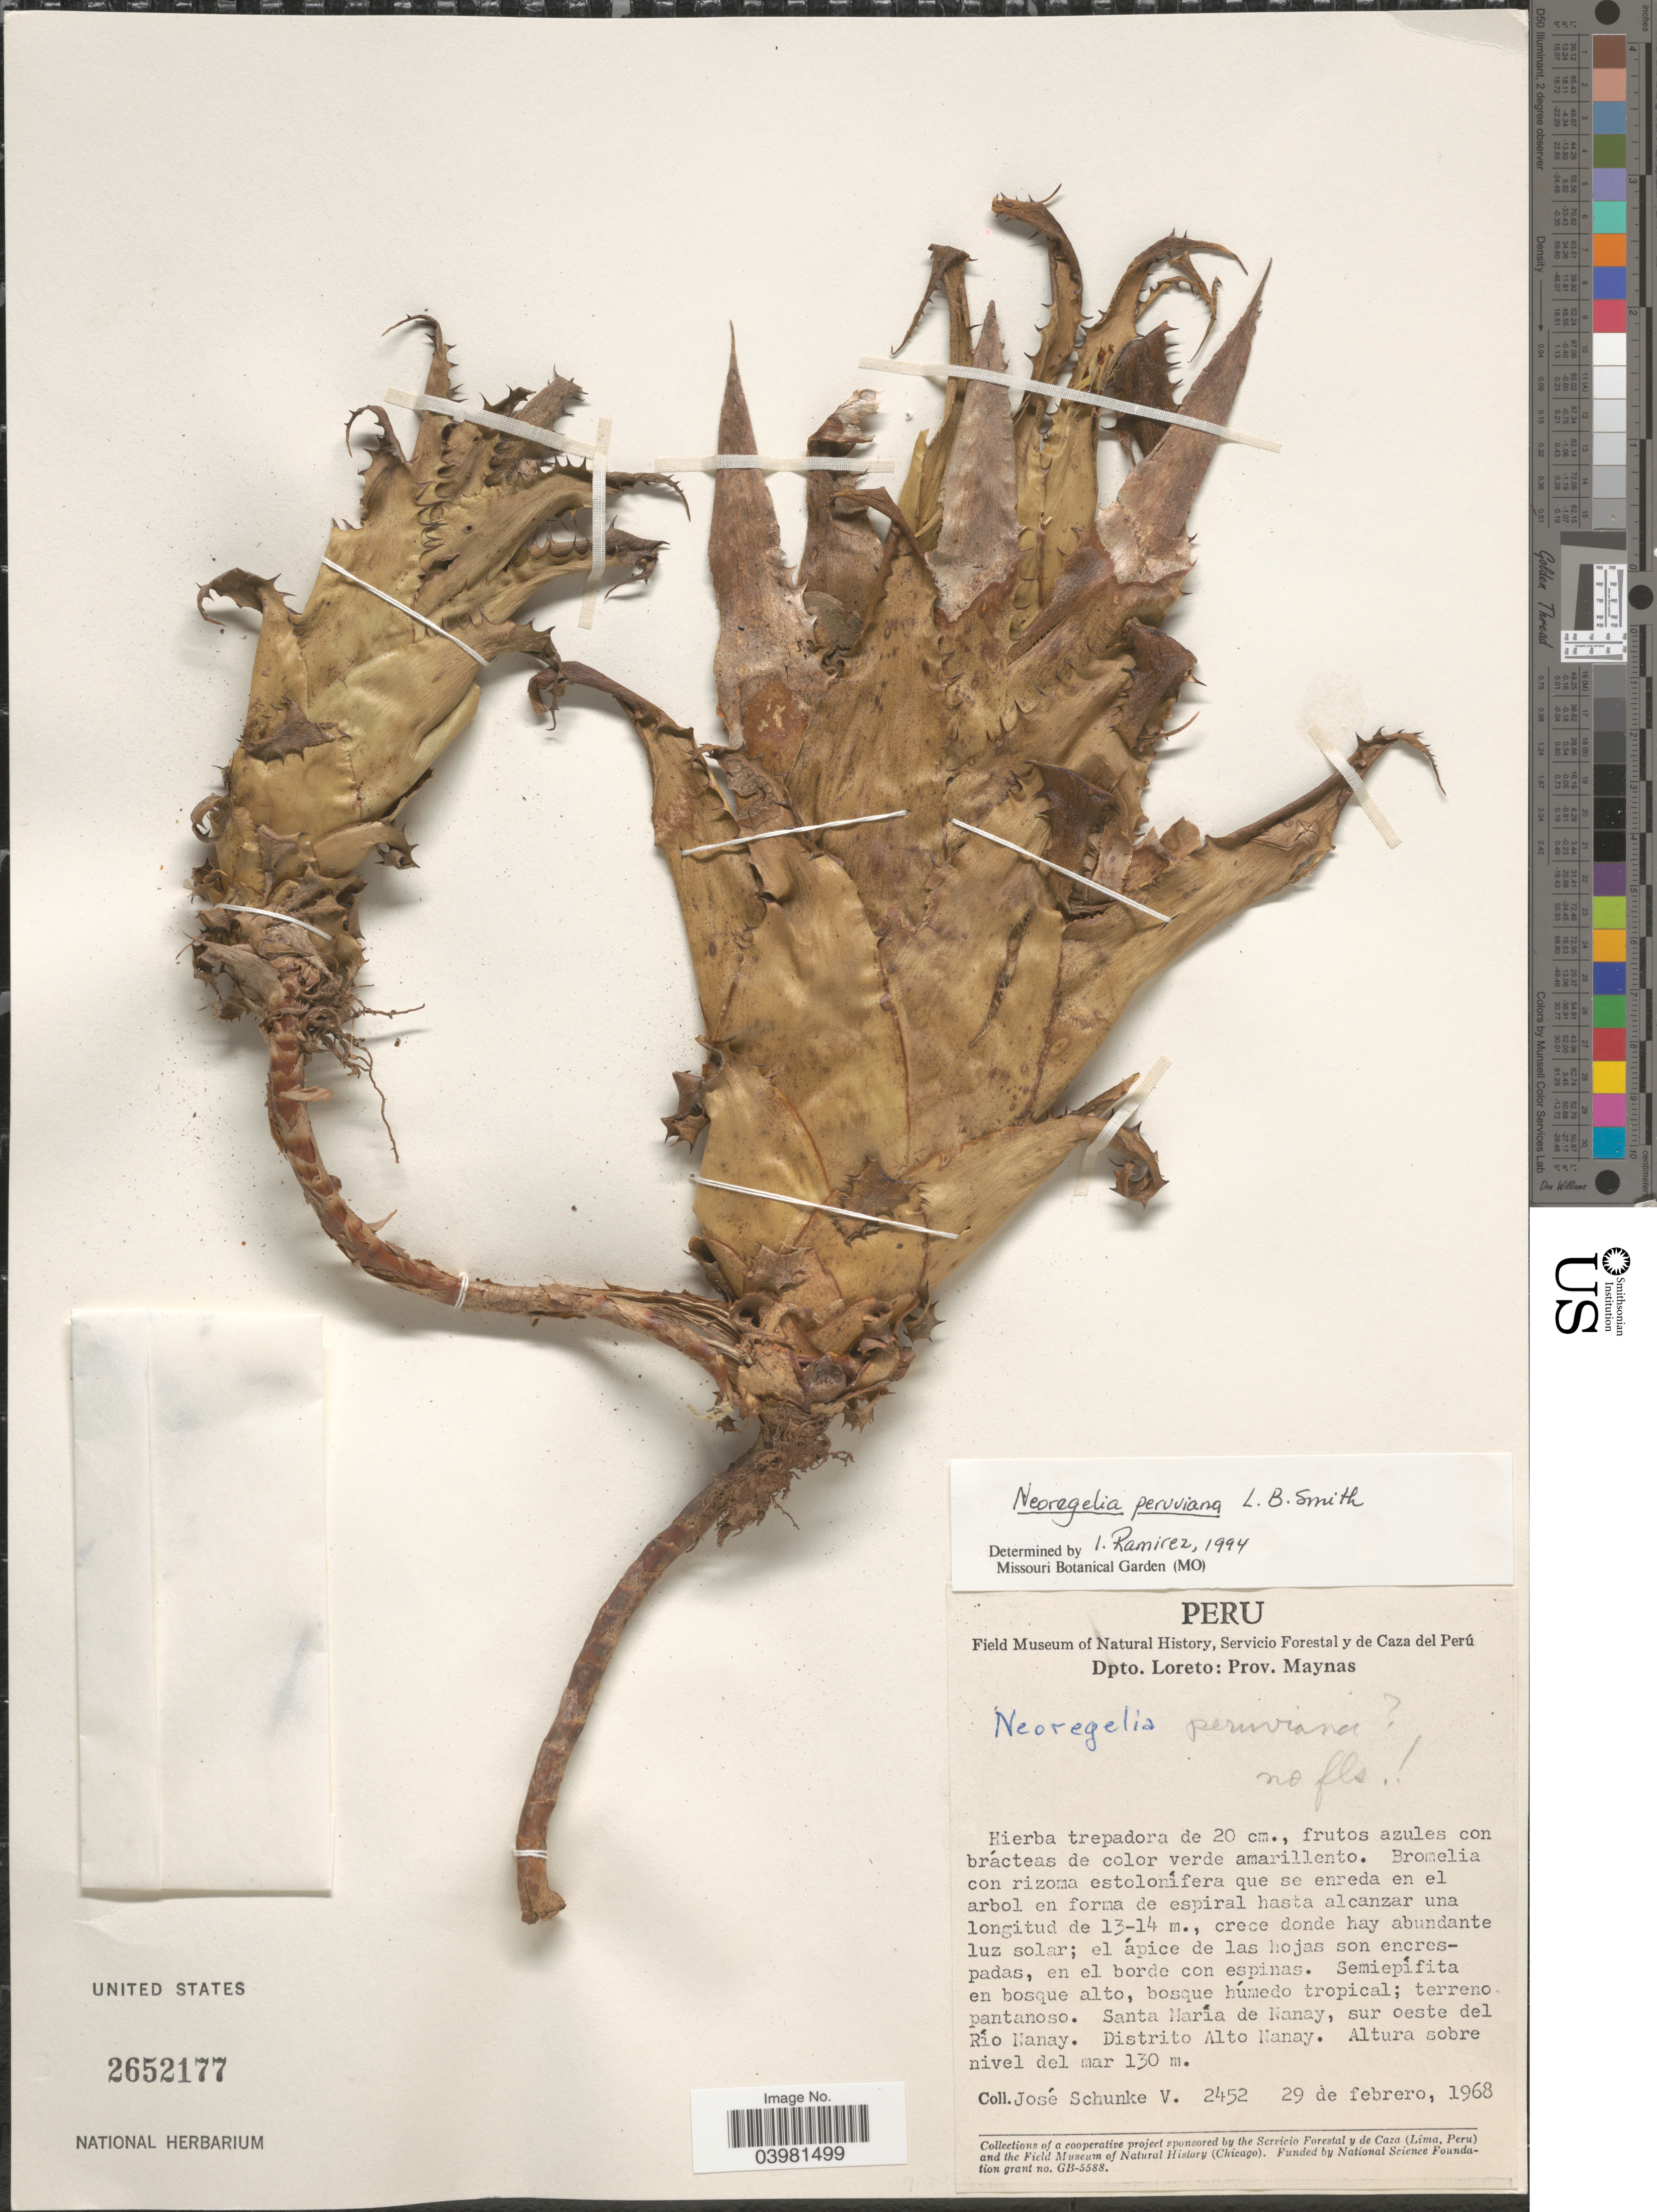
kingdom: Plantae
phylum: Tracheophyta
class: Liliopsida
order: Poales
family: Bromeliaceae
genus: Neoregelia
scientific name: Neoregelia peruviana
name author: L.B. Sm.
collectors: J. Schunke Vigo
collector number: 2452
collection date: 1968-02-29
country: Peru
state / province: Loreto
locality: Dpto. Loreto: Prov. Maynas. Santa María de Nanay, sur oeste del Río Nanay. Distrito Alto Nanay.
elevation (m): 130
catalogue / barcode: US 2652177